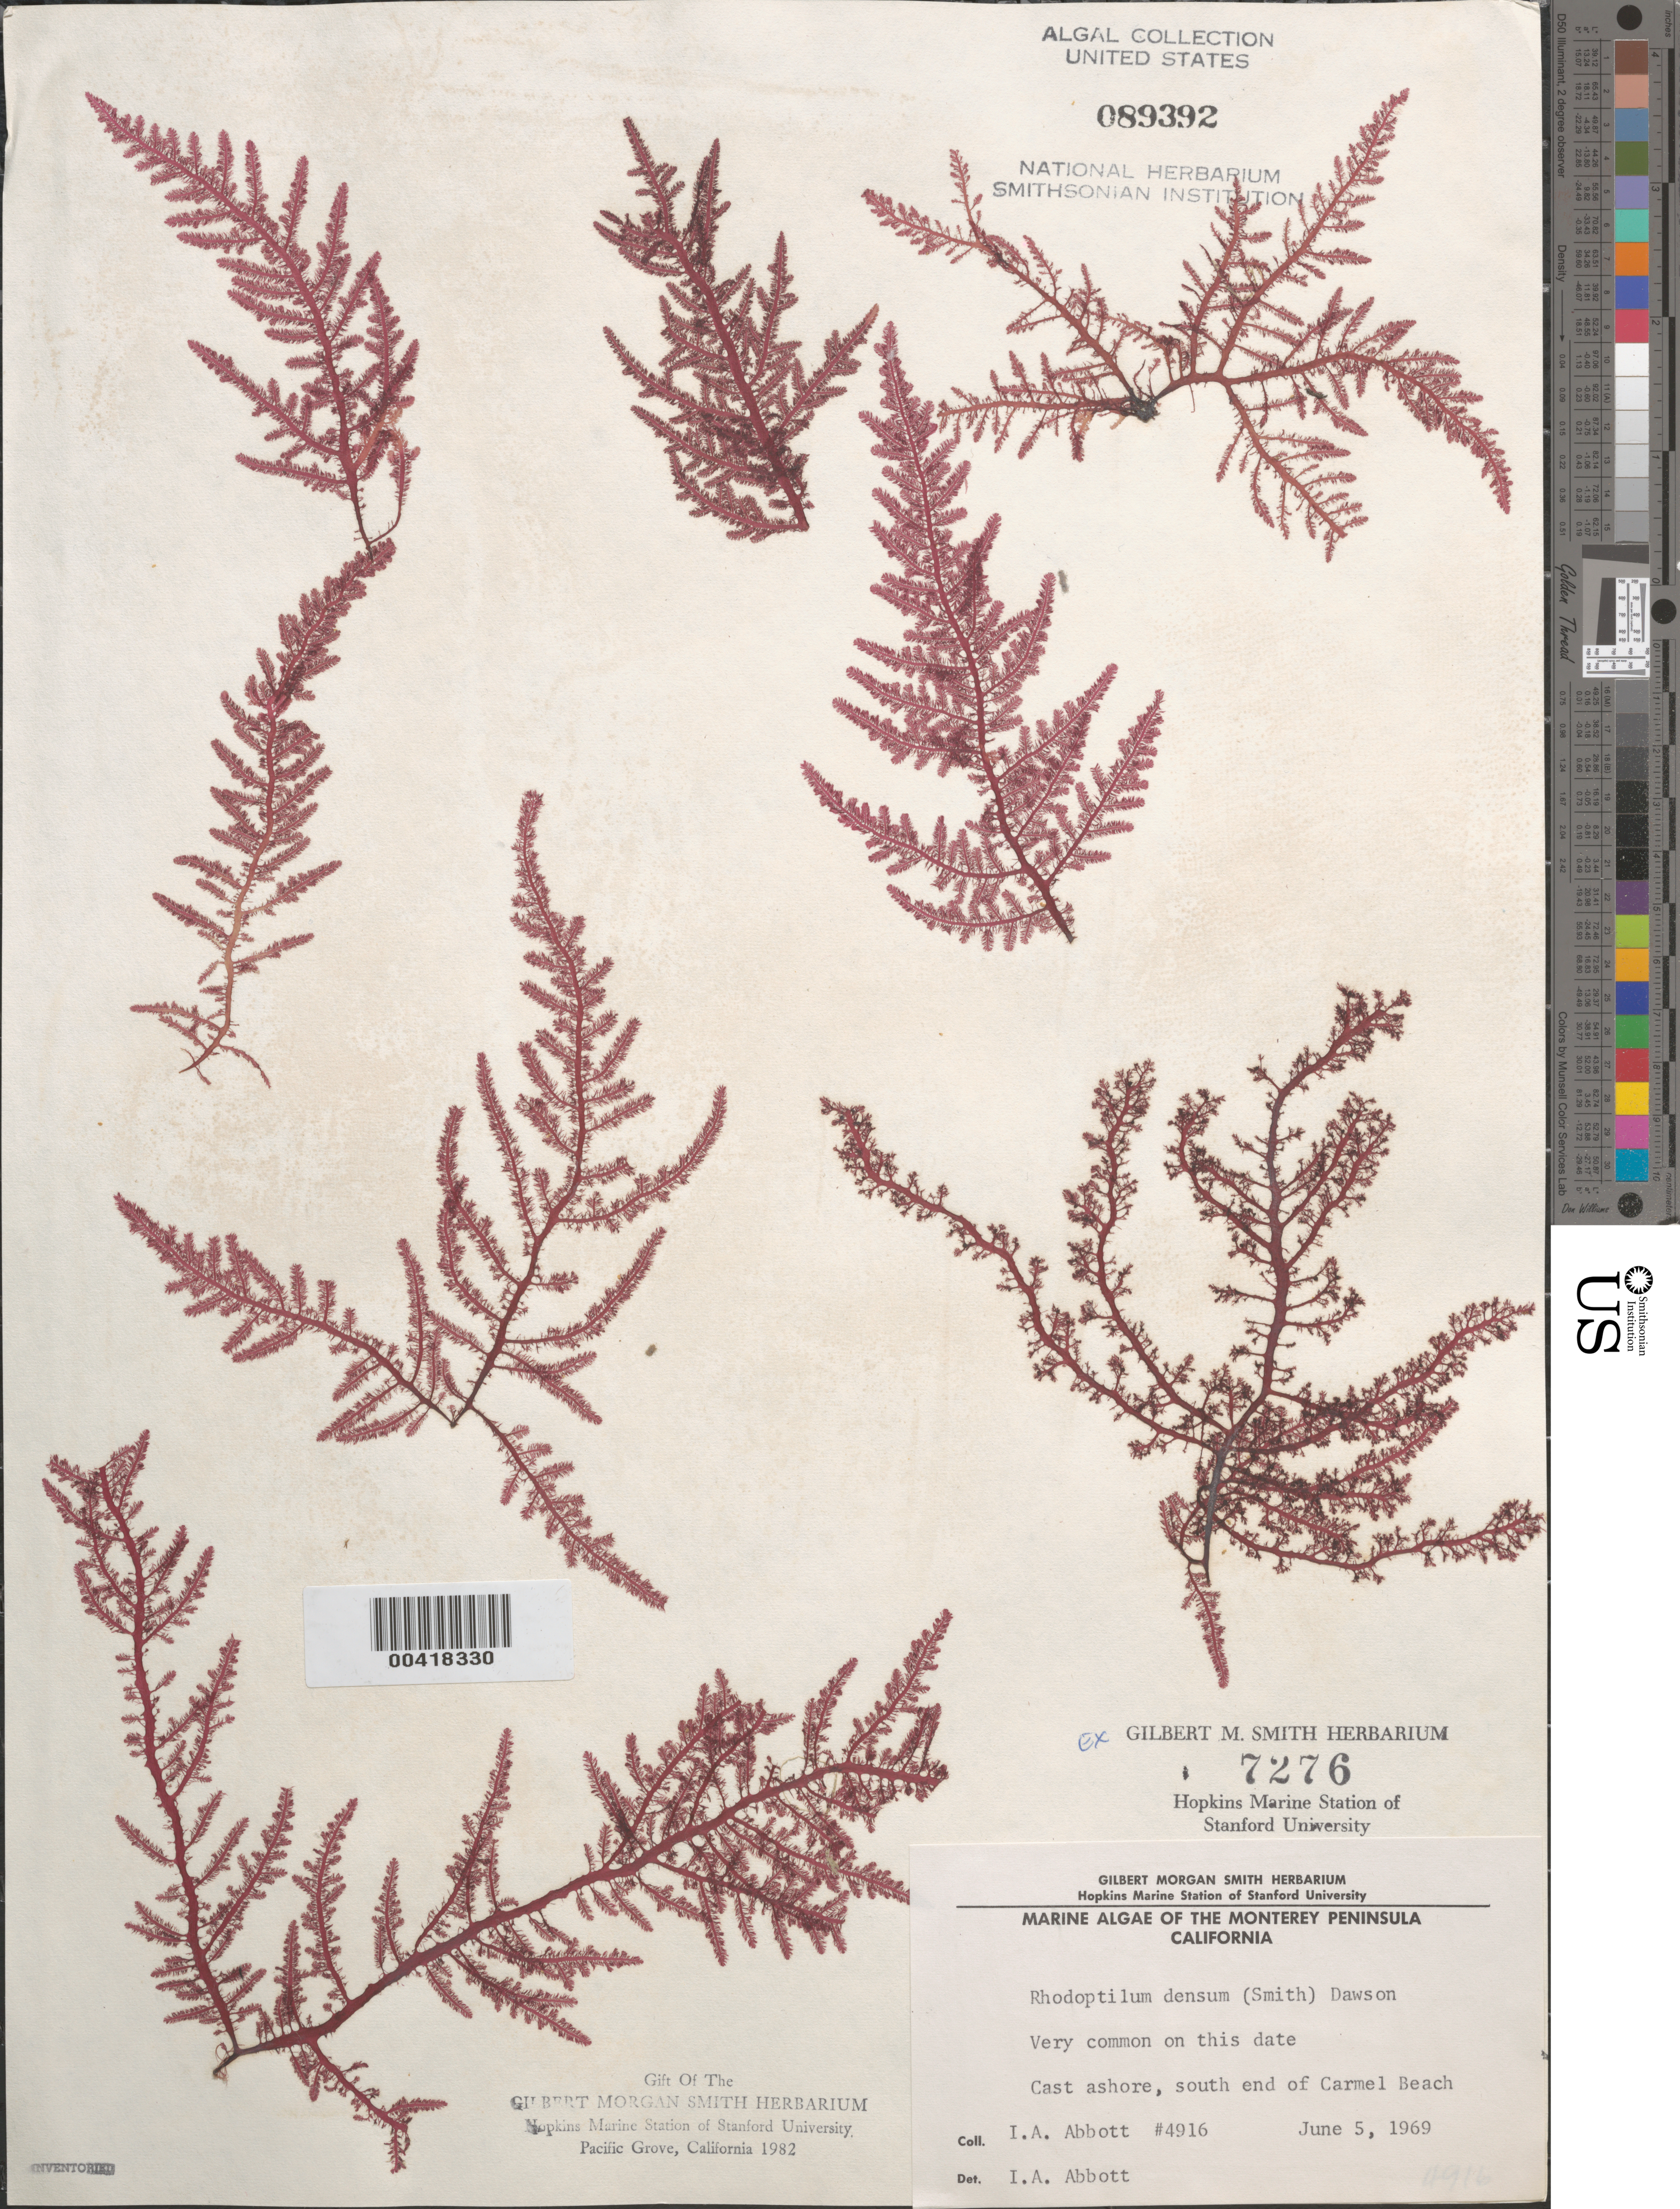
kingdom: Plantae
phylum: Rhodophyta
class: Florideophyceae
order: Ceramiales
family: Dasyaceae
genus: Rhodoptilum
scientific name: Rhodoptilum plumosum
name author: (Harv. & Bail.) Kylin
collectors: I. A. Abbott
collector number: IAA 4916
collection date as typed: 05 Jun 1969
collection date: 1969-06-05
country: United States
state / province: California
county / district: Monterey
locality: Carmel Beach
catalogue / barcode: US 89392